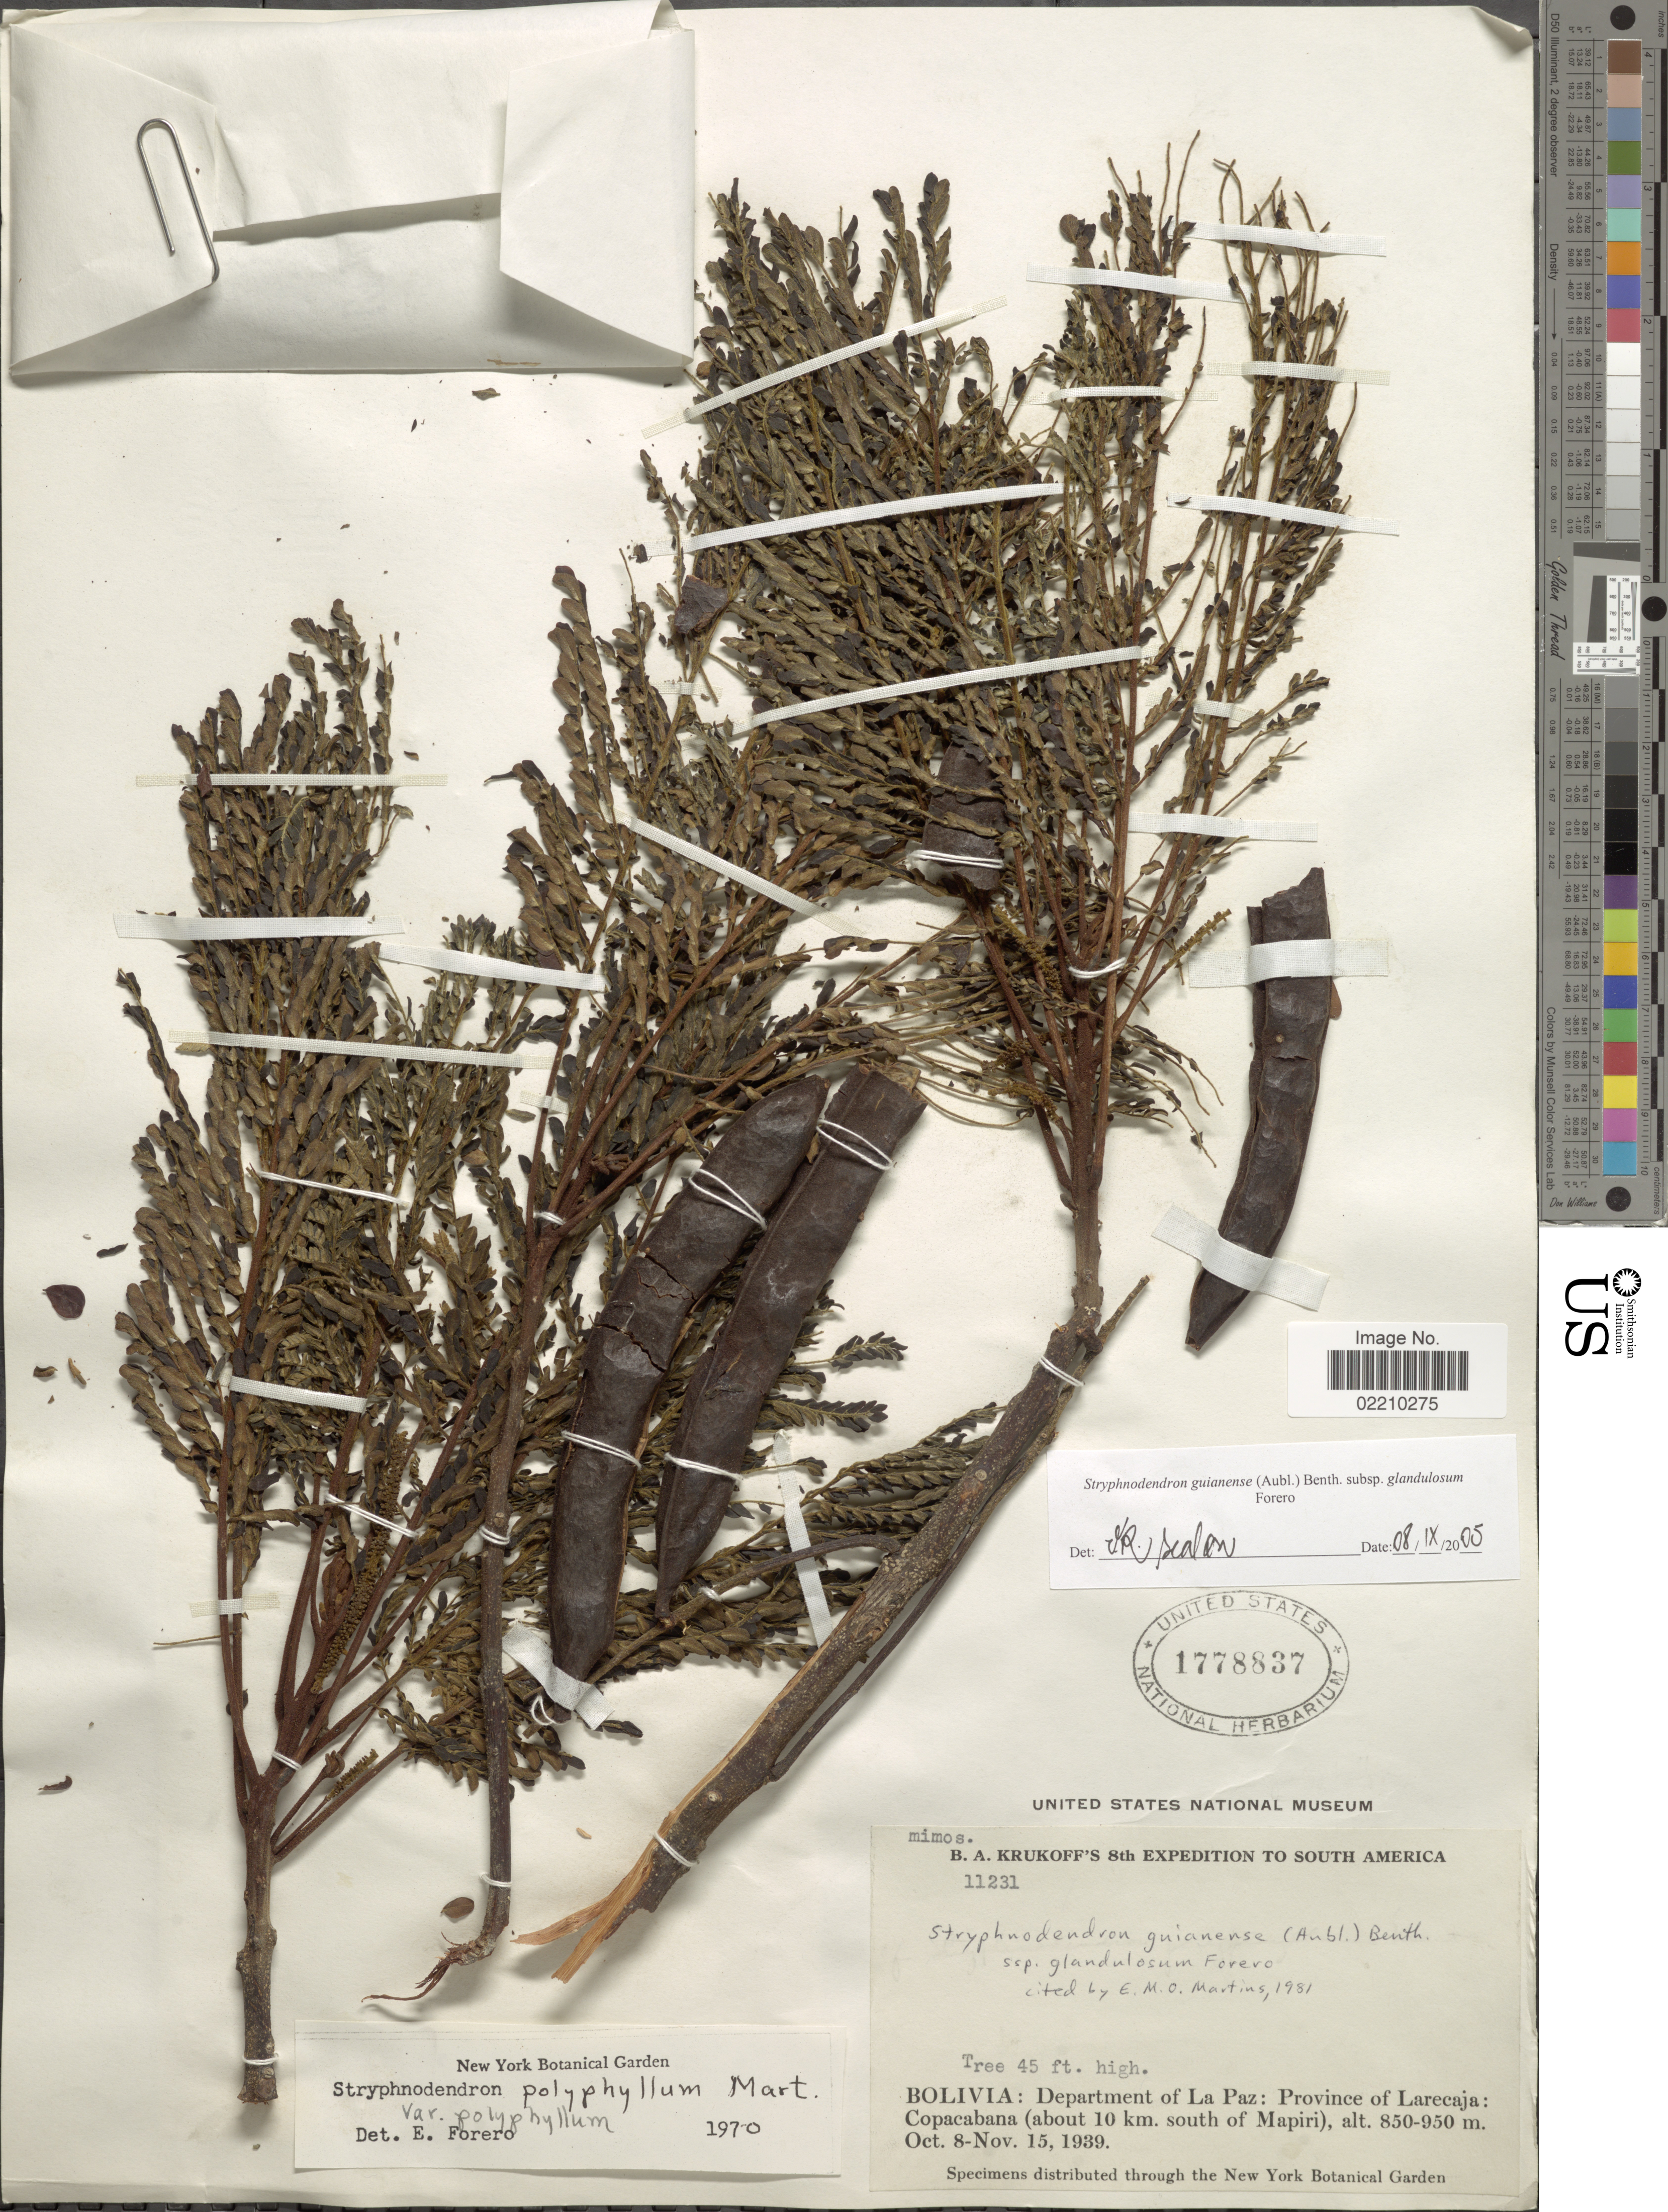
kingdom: Plantae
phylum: Tracheophyta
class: Magnoliopsida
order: Fabales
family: Fabaceae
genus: Stryphnodendron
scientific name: Stryphnodendron guianense subsp. glandulosum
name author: Forero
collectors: B. A. Krukoff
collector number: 11231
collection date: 1939-10-08/1939-11-15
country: Bolivia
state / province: La Paz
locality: Department of La Paz: Province of Larecaja: Copacabana (about 10 km south of Mapiri)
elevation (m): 850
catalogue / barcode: US 1778837